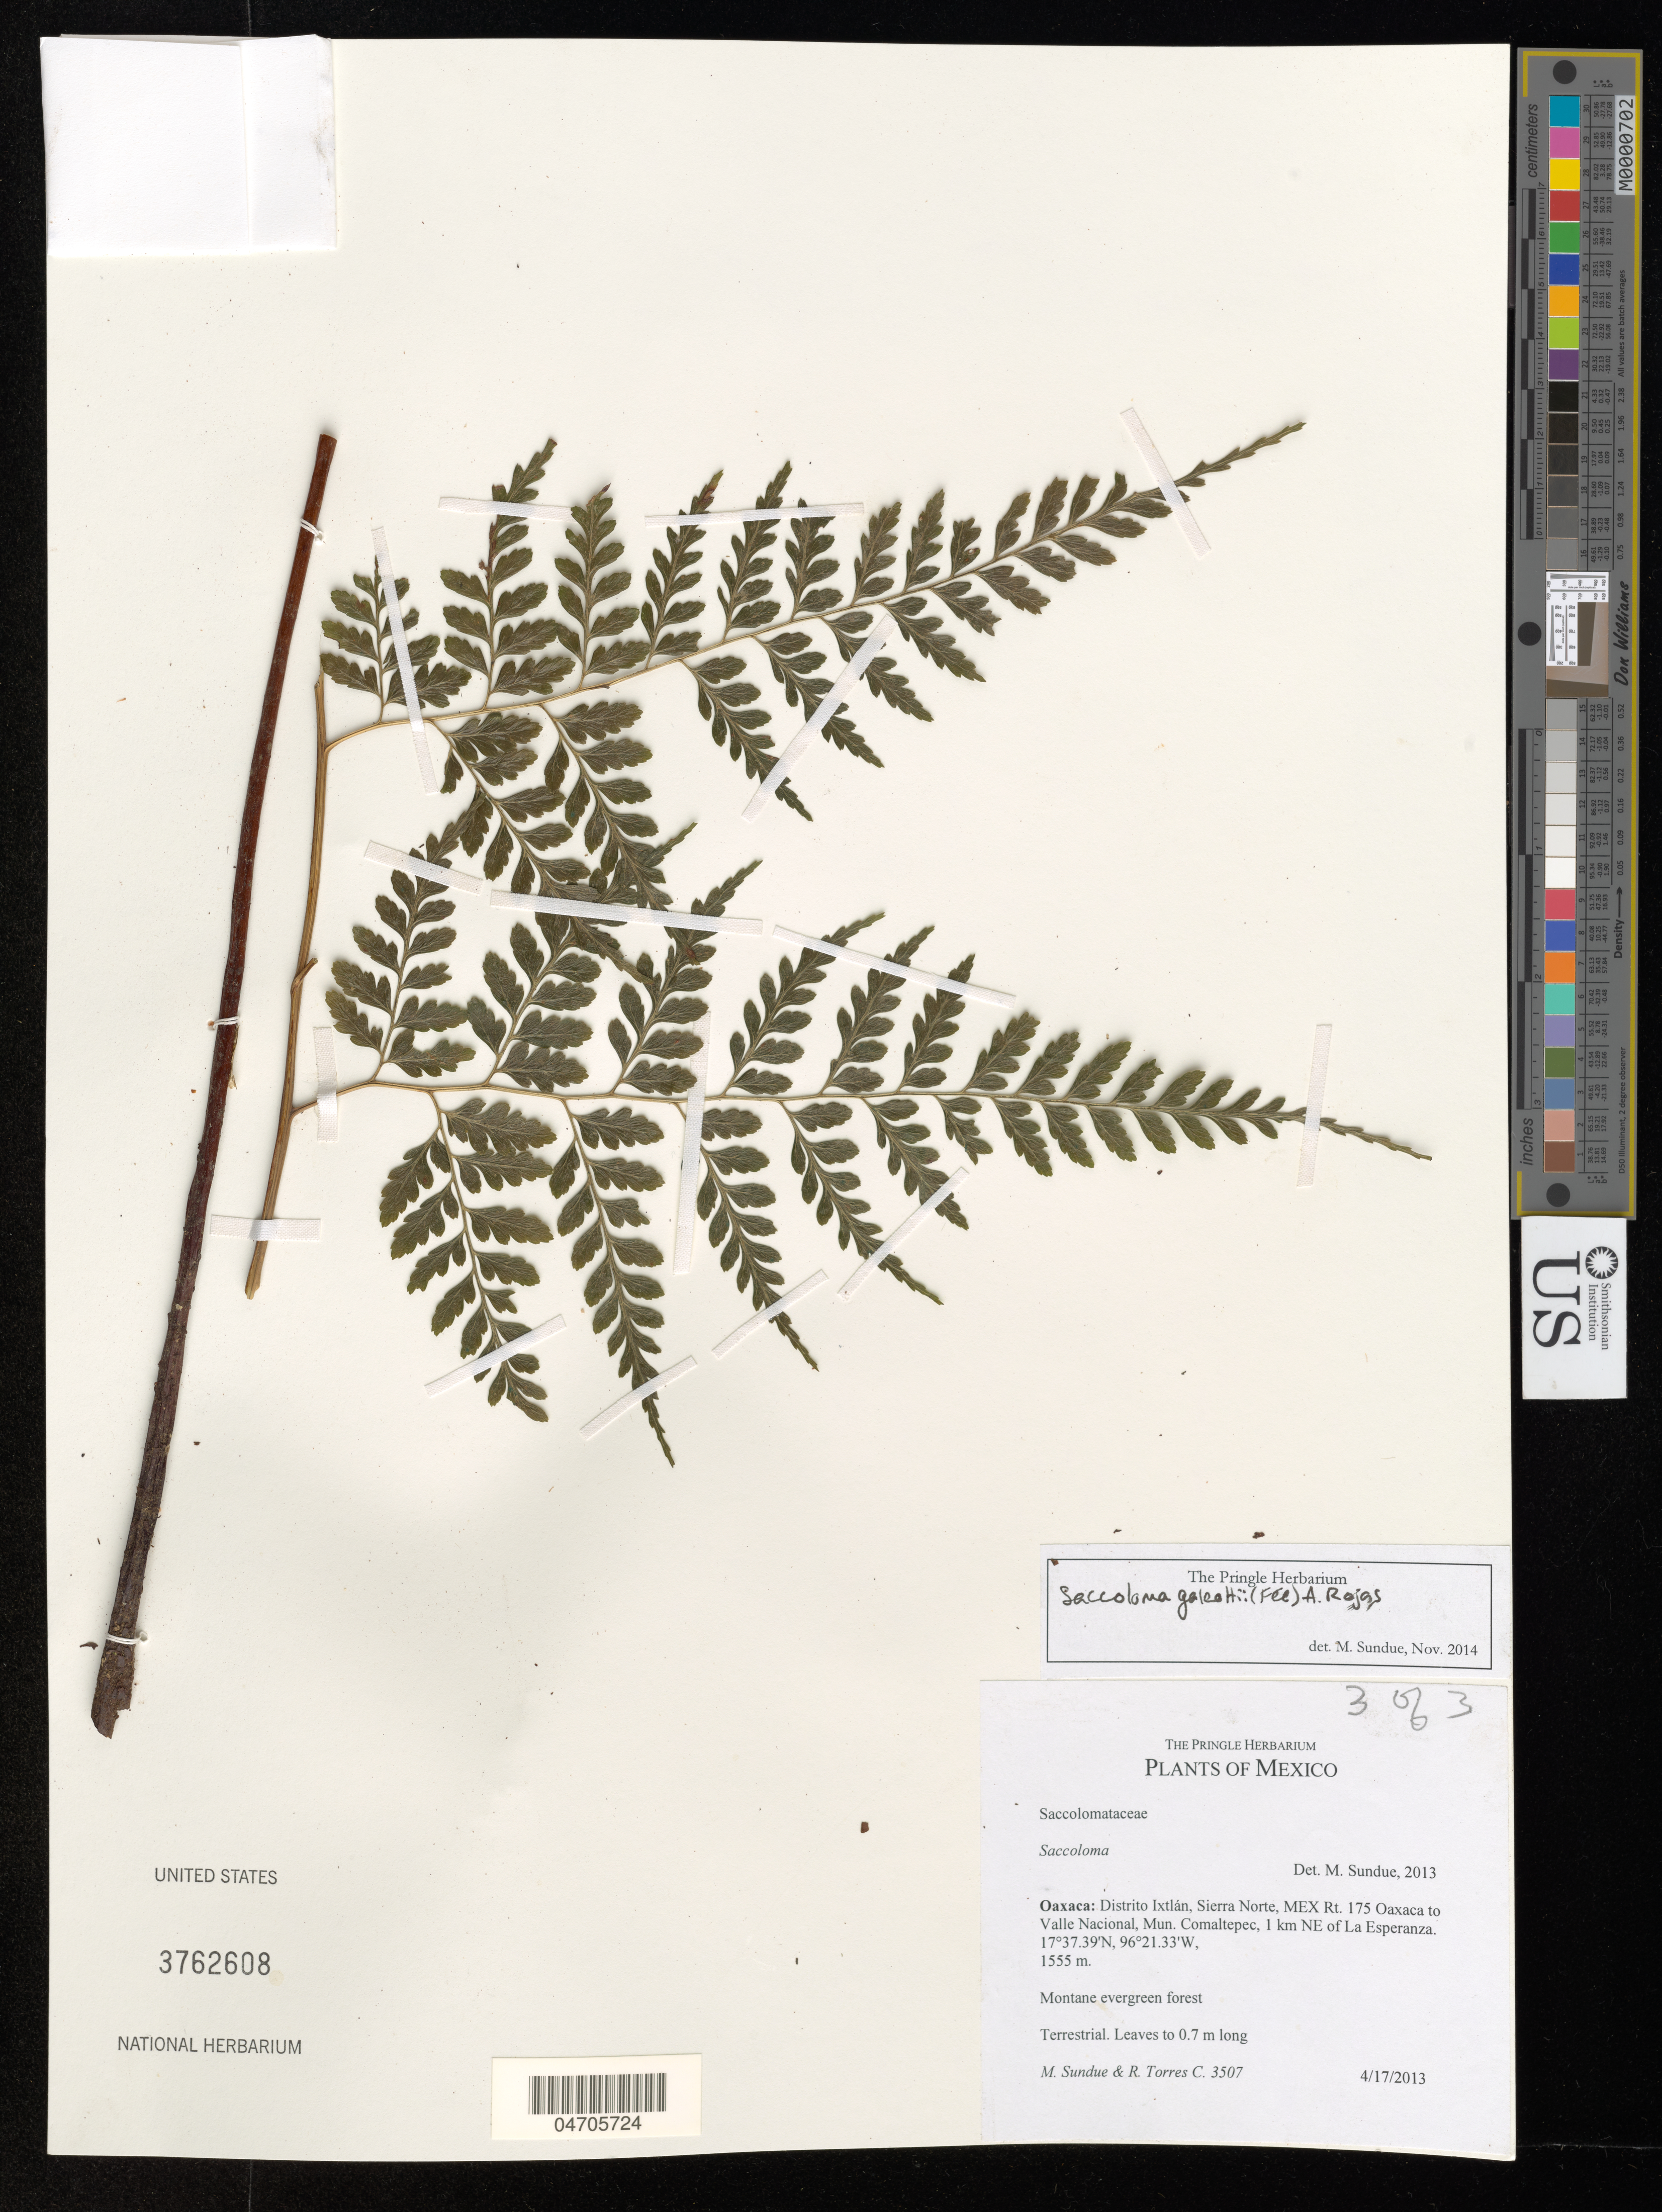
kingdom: Plantae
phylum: Tracheophyta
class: Polypodiopsida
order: Polypodiales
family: Saccolomataceae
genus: Saccoloma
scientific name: Saccoloma galeottii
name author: (Fée) A. Rojas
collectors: M. Sundue & R. Torres C.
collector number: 3507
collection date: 2013-04-17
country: Mexico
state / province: Oaxaca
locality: Distrito Ixtlán, Sierra Norte, MEX Rt. 175 Oaxaca to Valle Nacional, Mun. Comaltepec, 1 km NE of La Esperanza.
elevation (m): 1555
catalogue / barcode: US 3762608